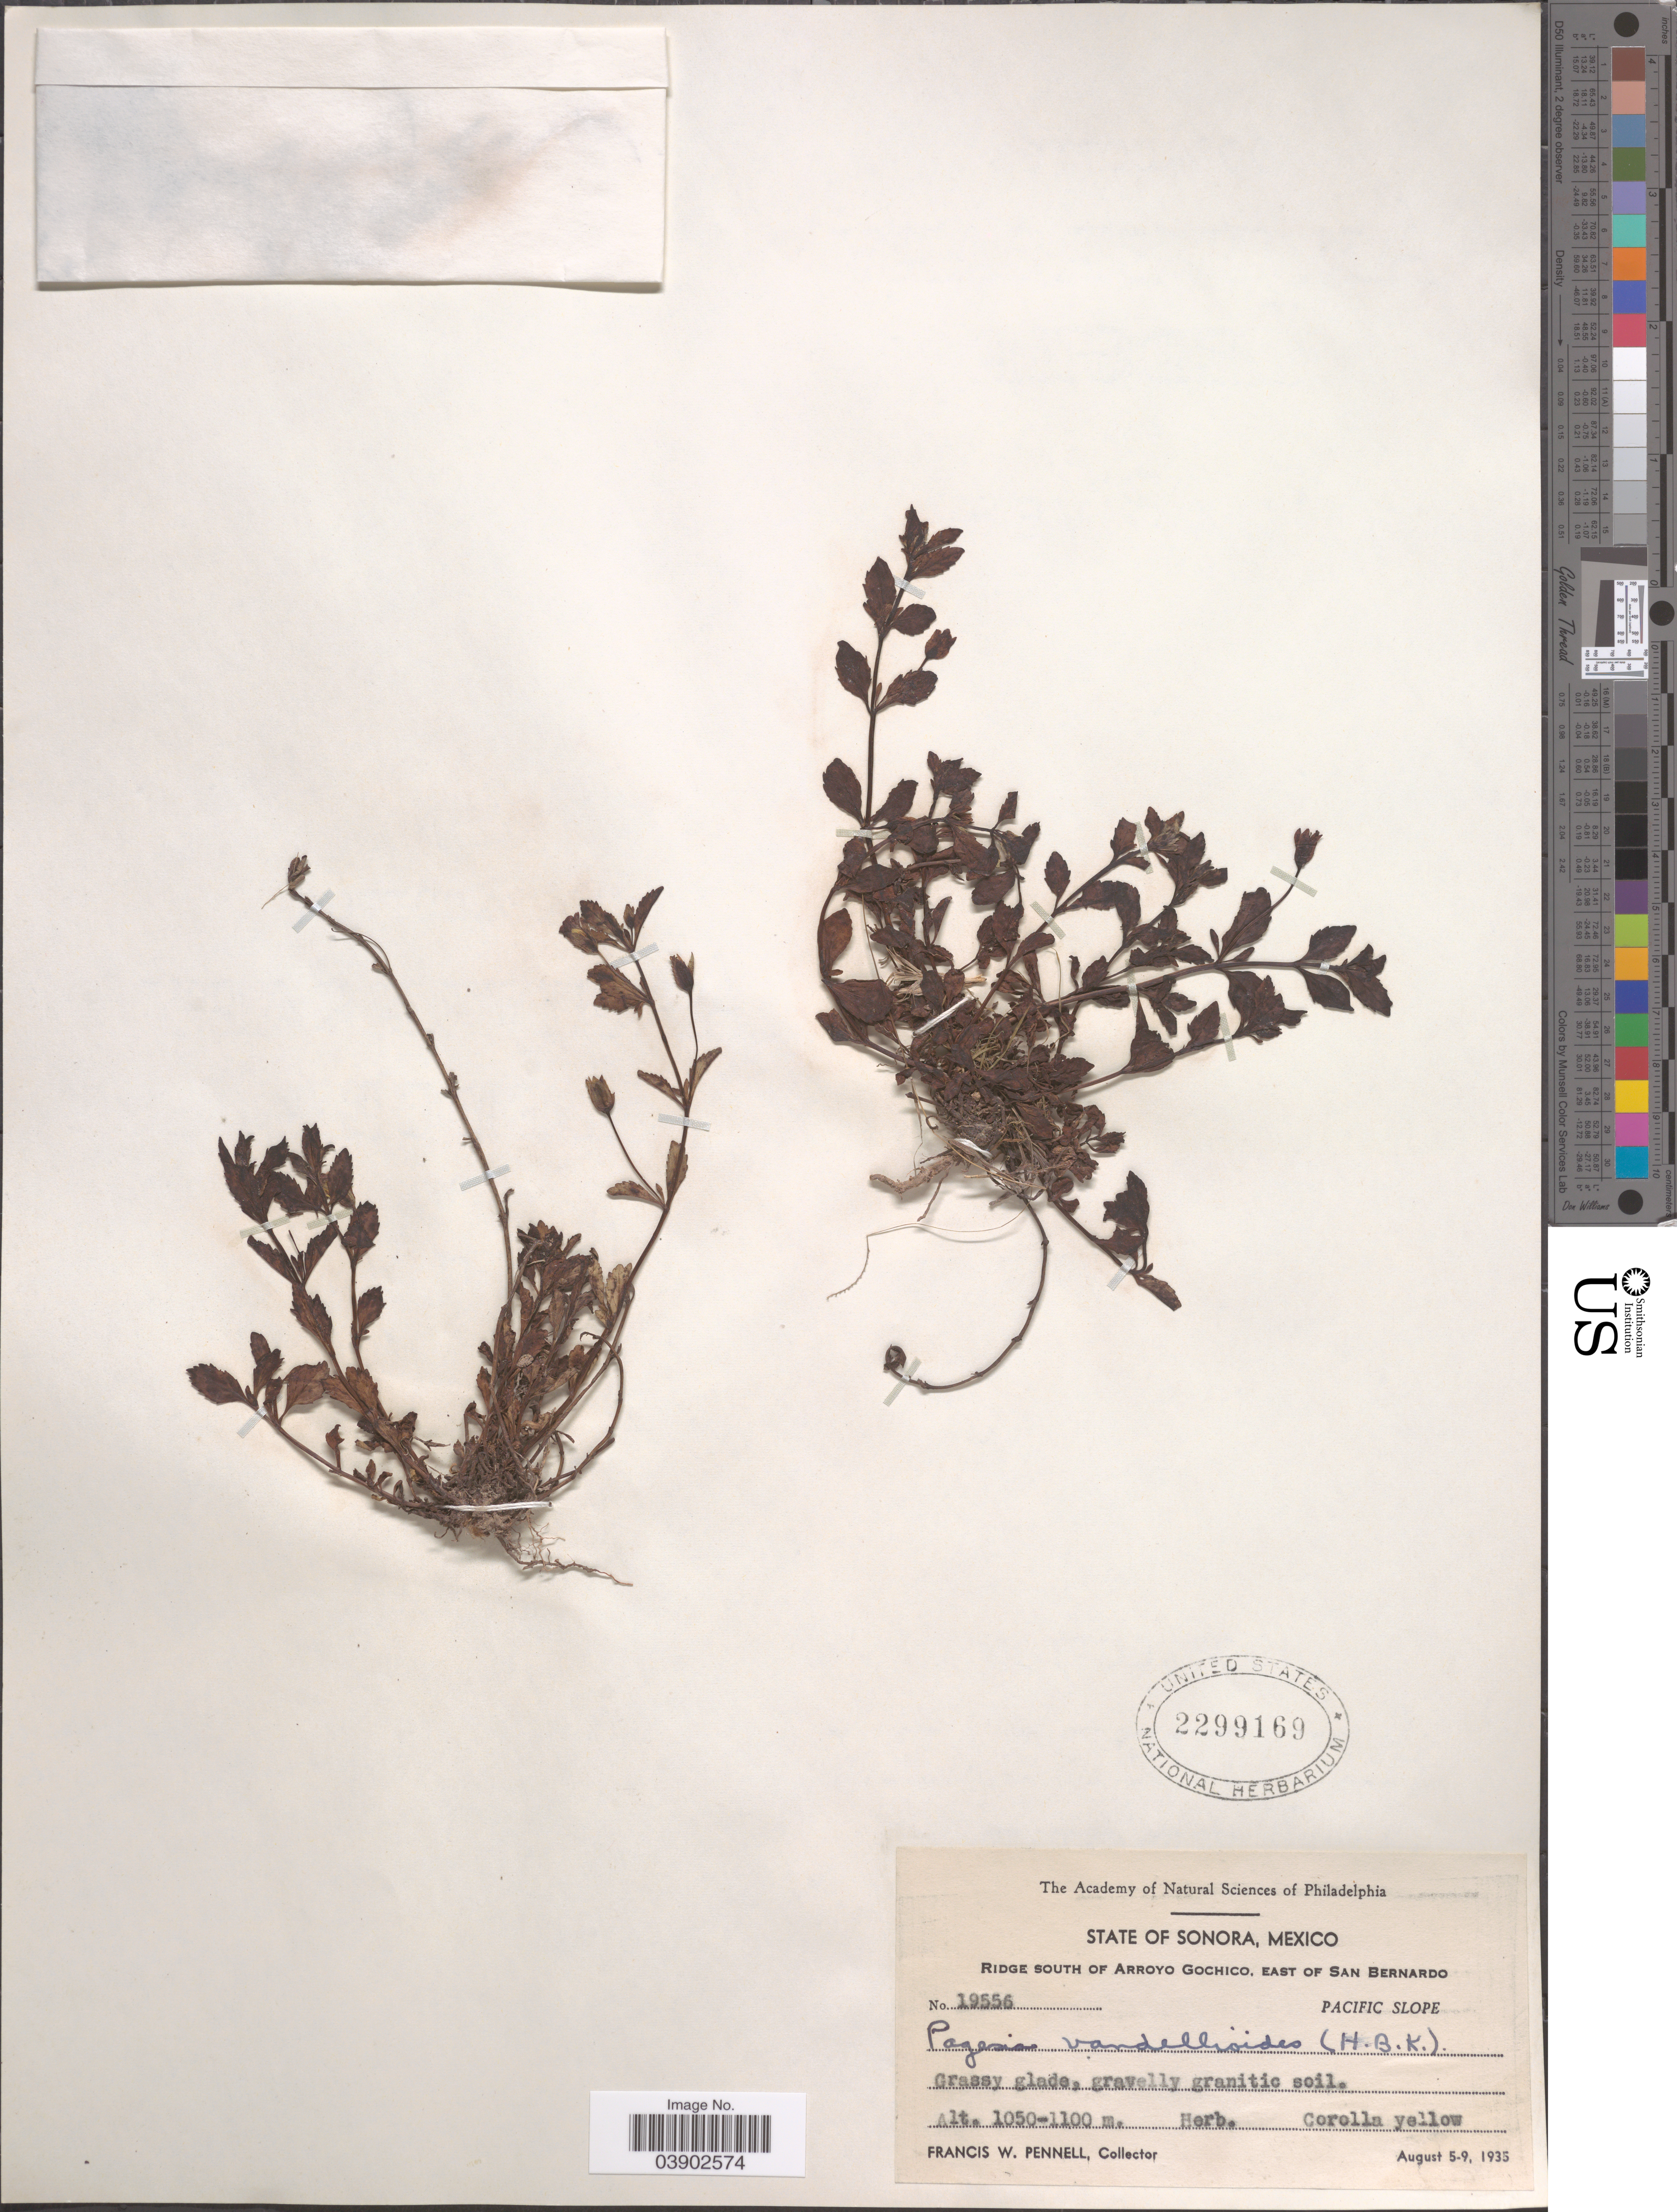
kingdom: Plantae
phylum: Tracheophyta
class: Magnoliopsida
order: Lamiales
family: Plantaginaceae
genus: Mecardonia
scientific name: Mecardonia procumbens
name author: (Mill.) Small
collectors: F. W. Pennell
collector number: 19556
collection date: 1935-08-05/1935-08-09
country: Mexico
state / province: Sonora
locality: Ridge south of Arroyo Gochico, east of San Bernardino. Pacific Slope.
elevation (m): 1050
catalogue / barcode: US 2299169